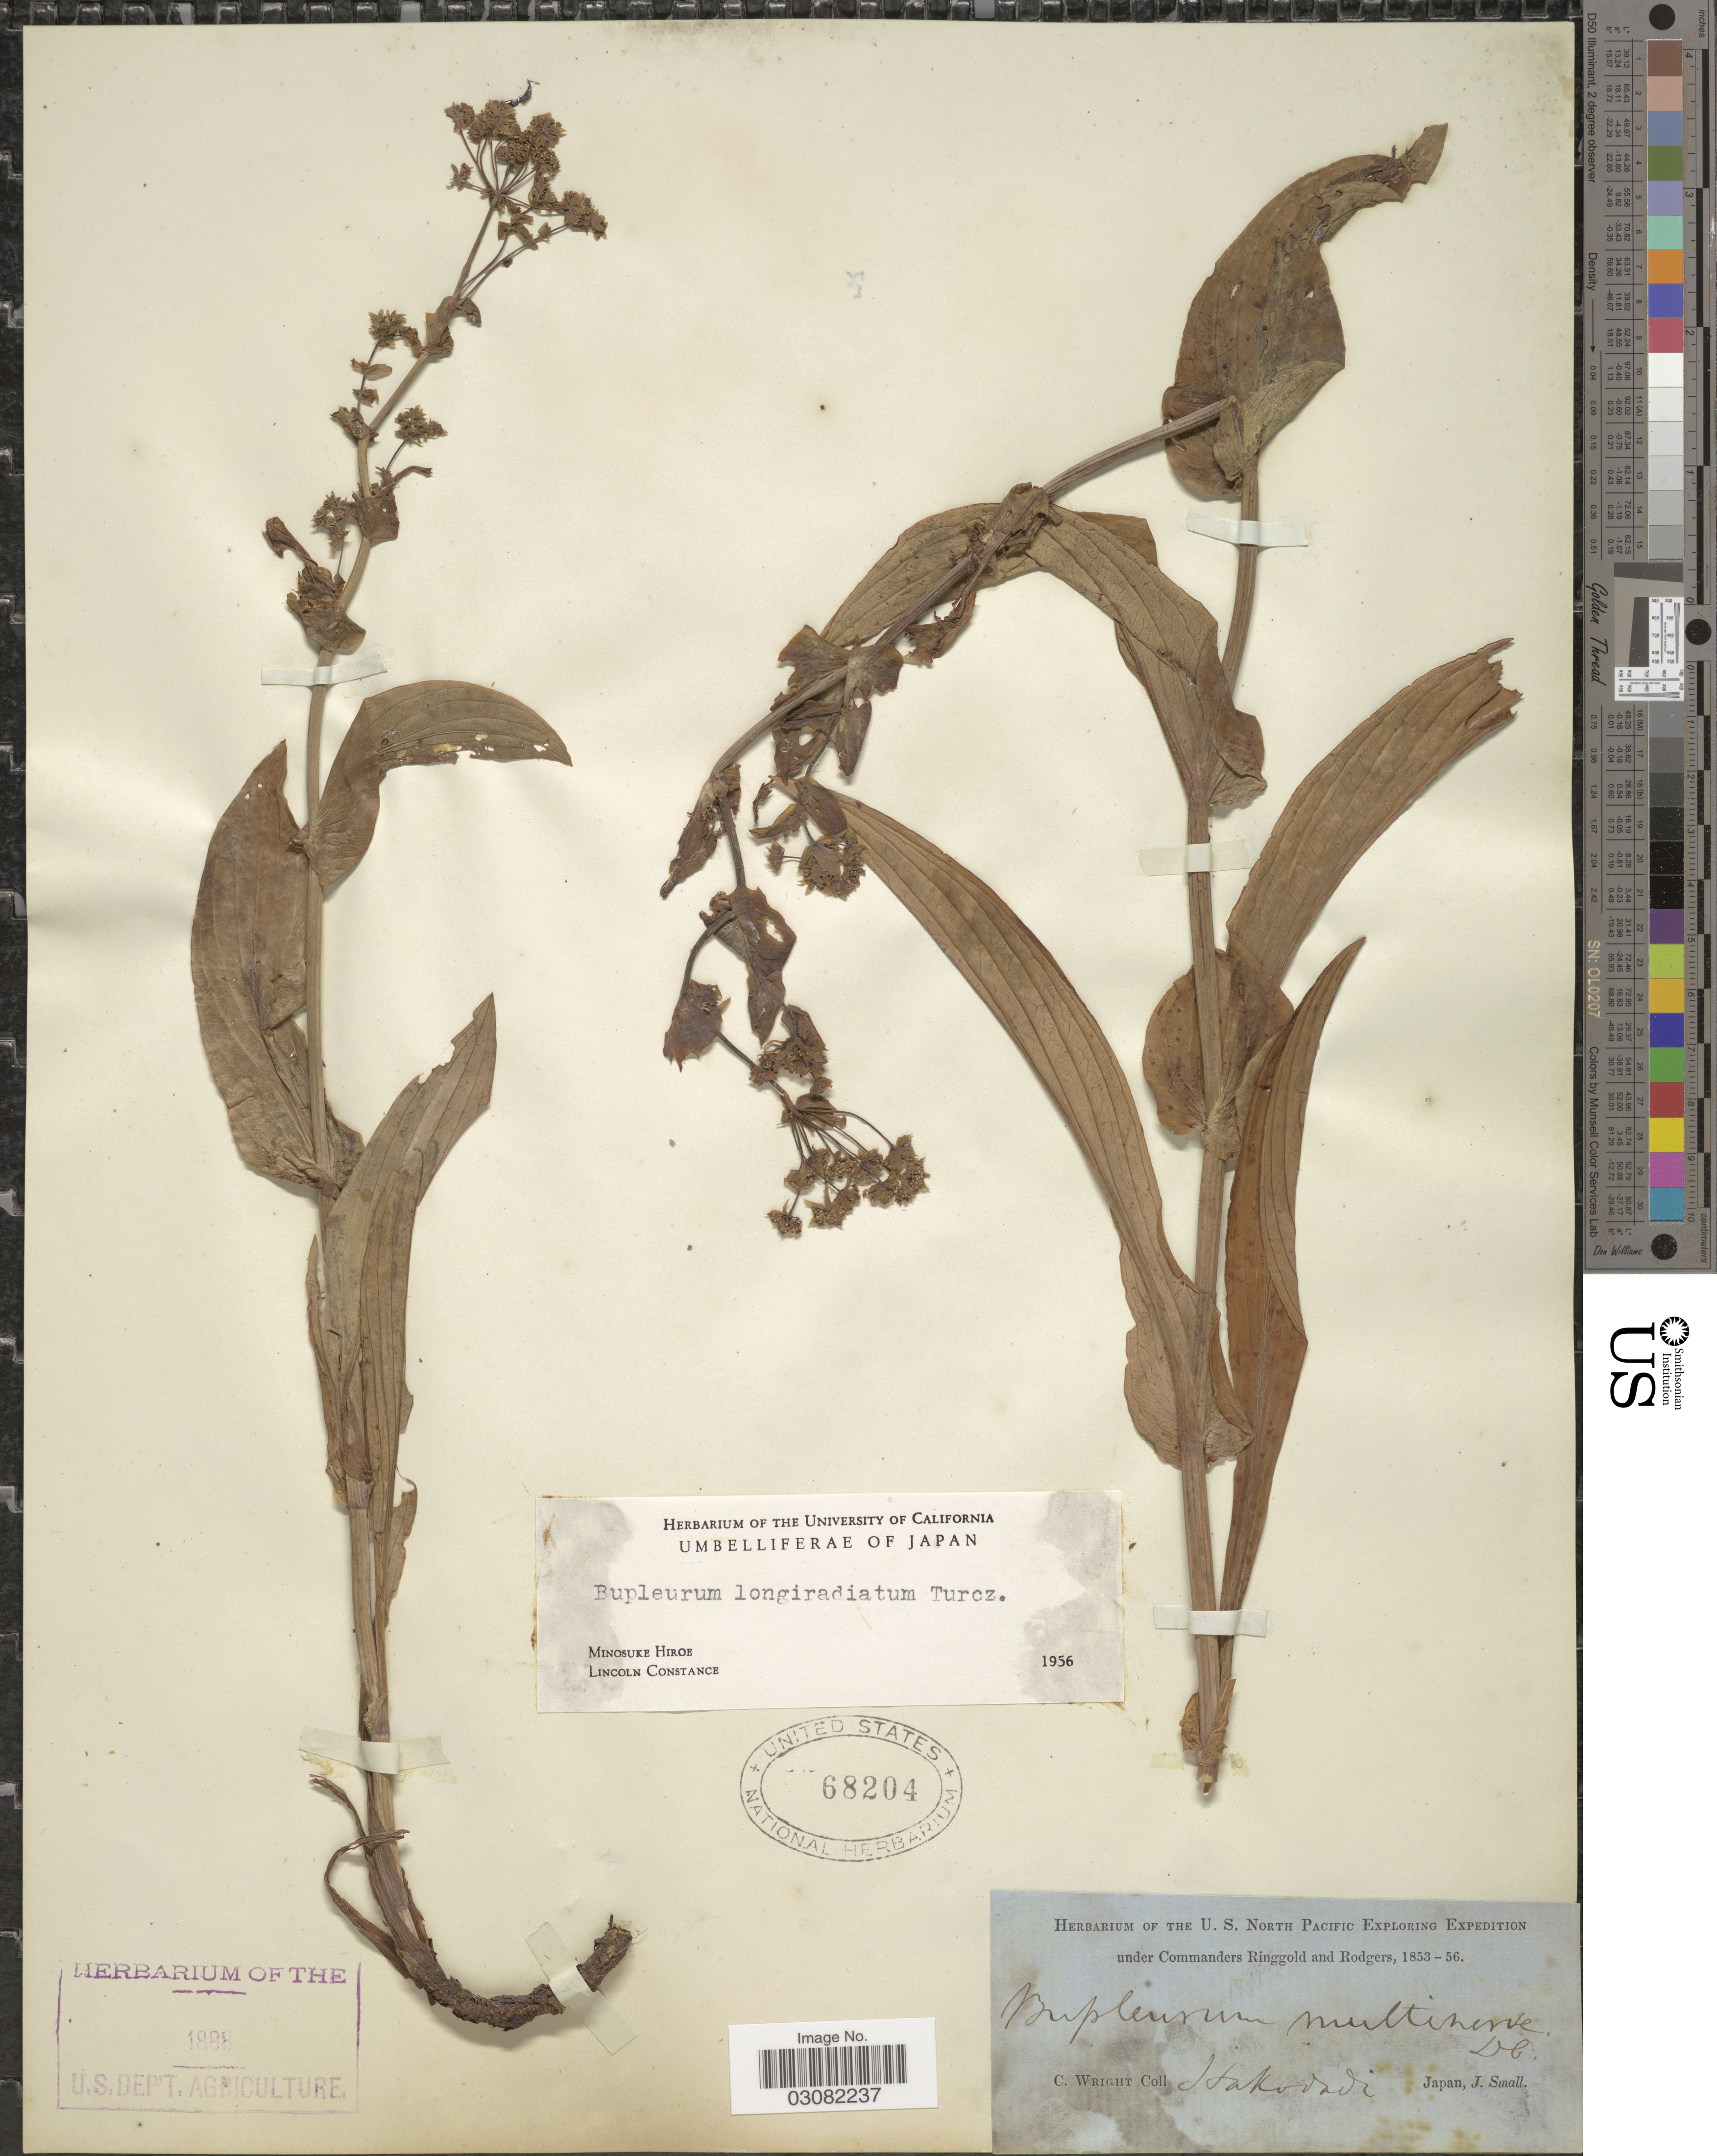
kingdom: Plantae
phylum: Tracheophyta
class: Magnoliopsida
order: Apiales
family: Apiaceae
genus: Bupleurum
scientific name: Bupleurum longiradiatum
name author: Turcz.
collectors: C. Wright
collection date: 1853/1856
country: Japan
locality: Hakodadi.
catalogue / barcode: US 68204